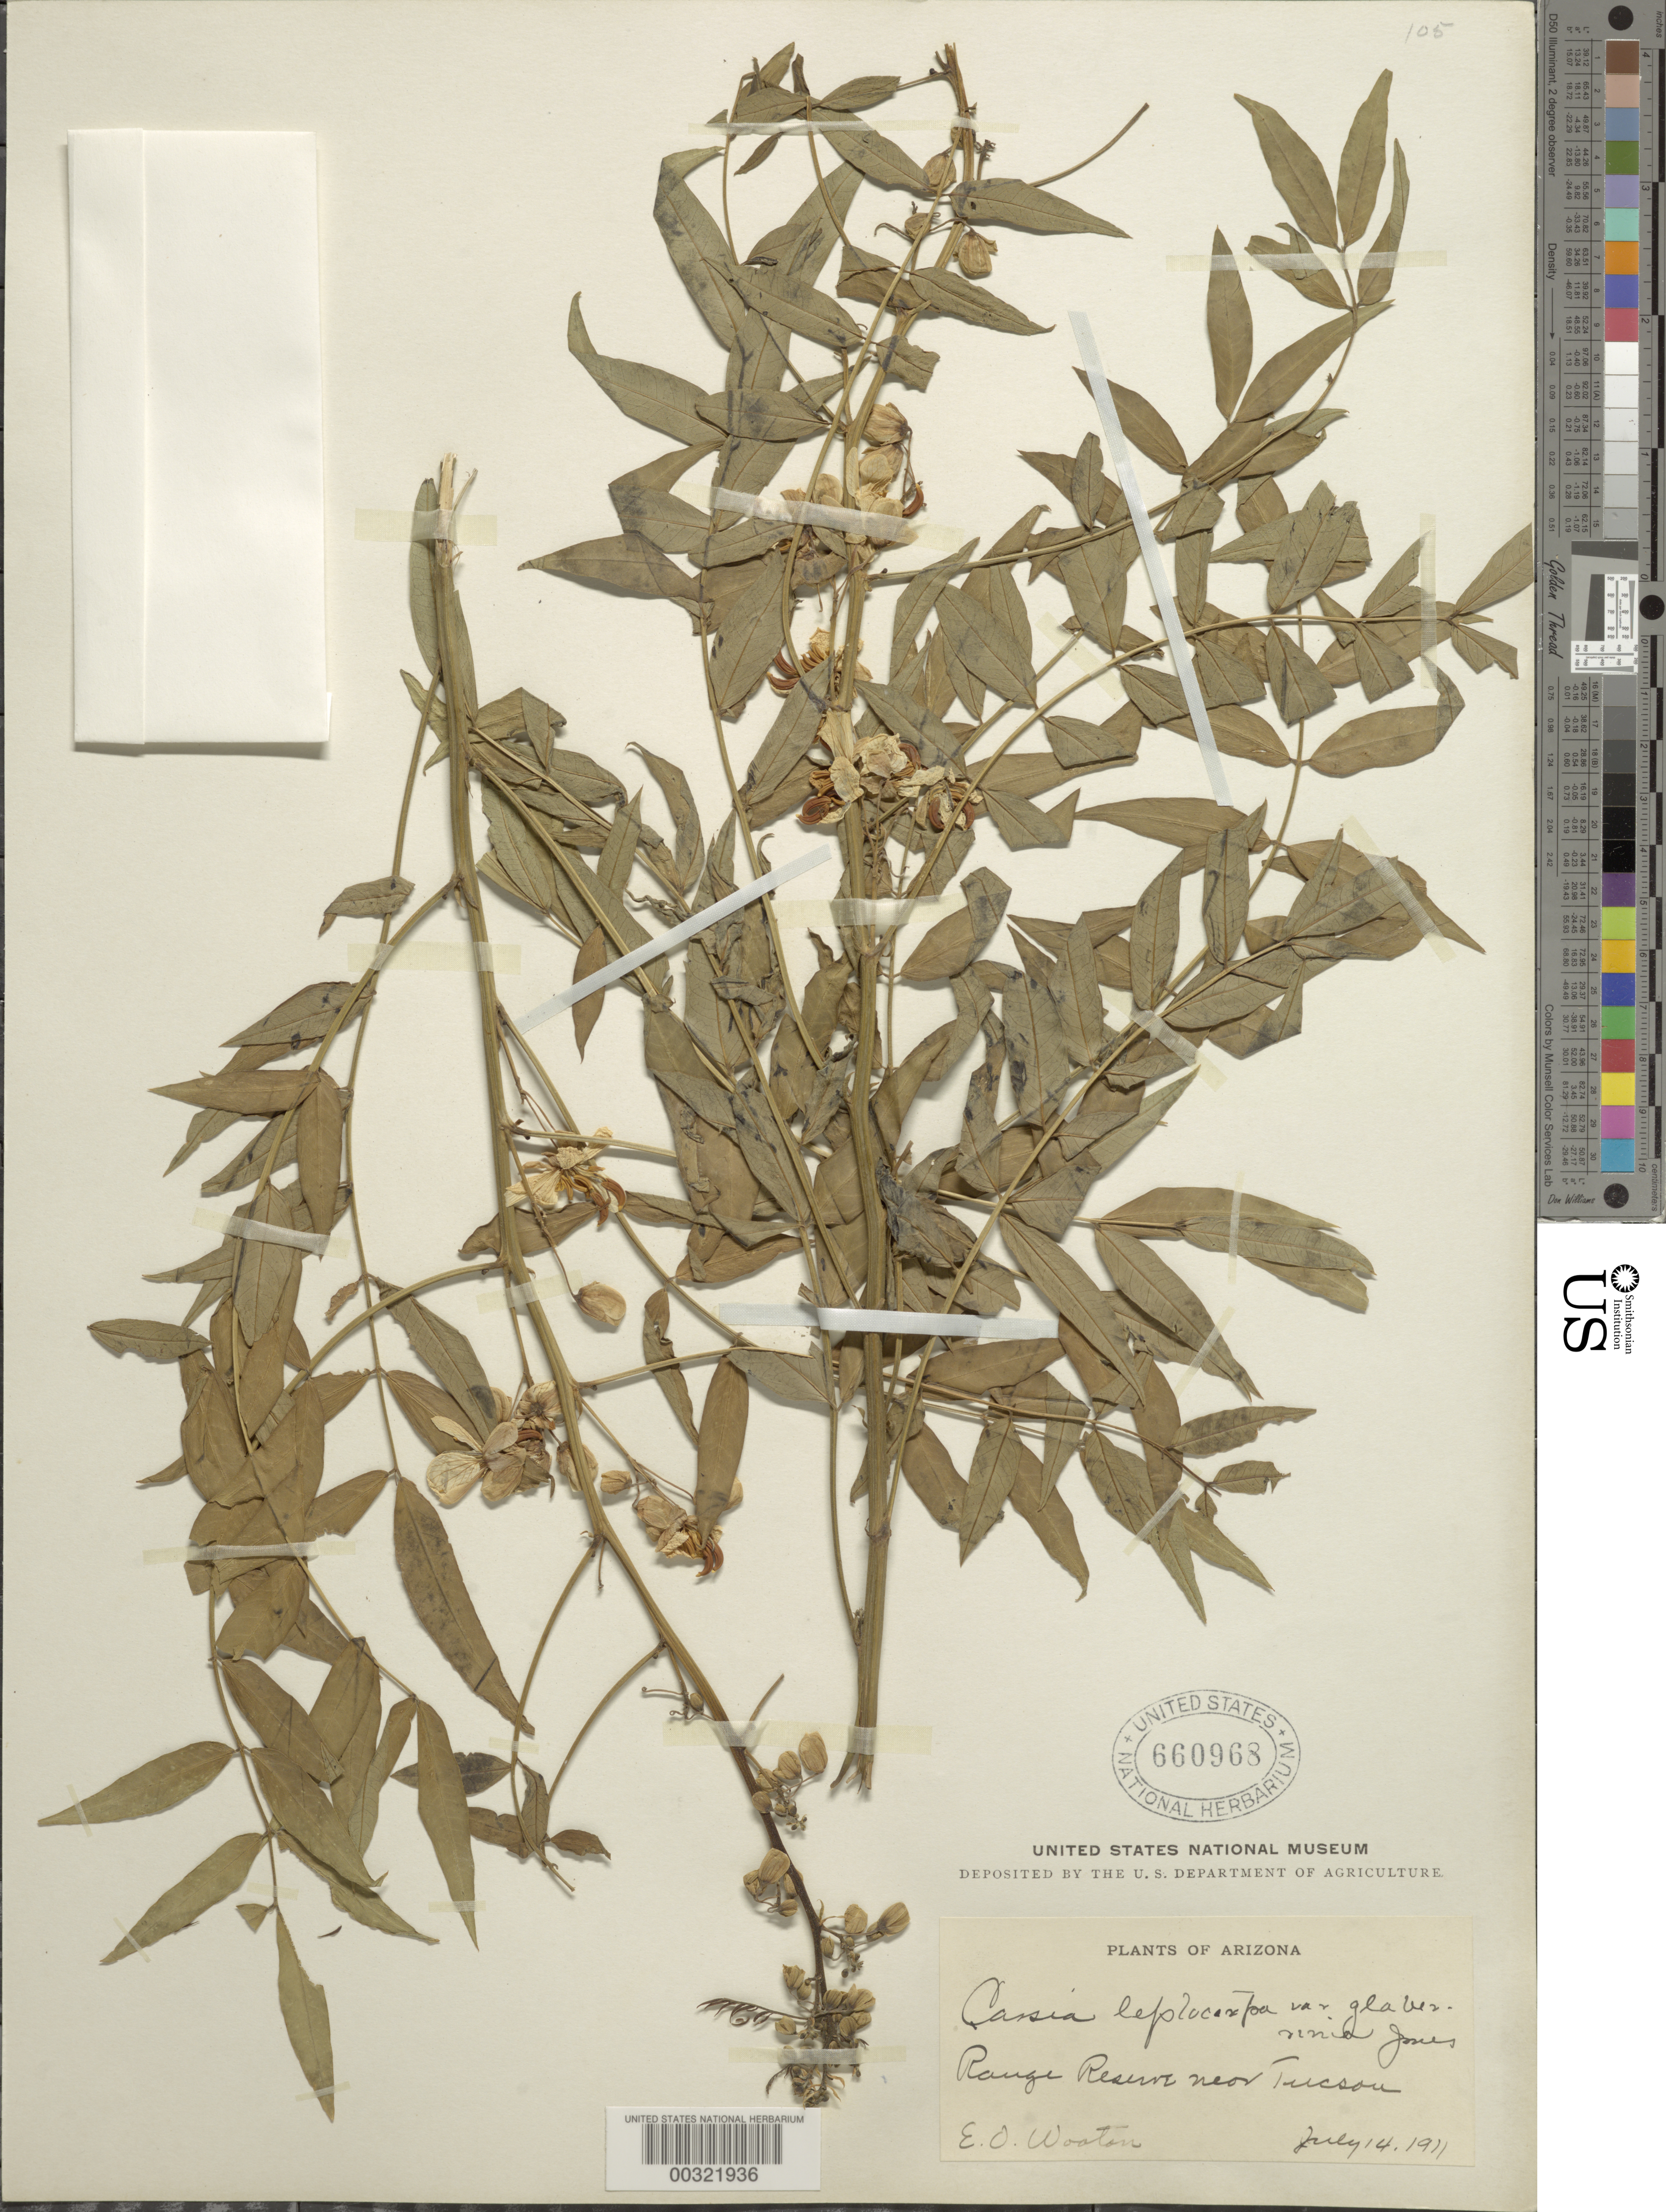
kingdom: Plantae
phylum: Tracheophyta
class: Magnoliopsida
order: Fabales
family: Fabaceae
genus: Senna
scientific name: Senna hirsuta var. leptocarpa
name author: (Benth.) H.S. Irwin & Barneby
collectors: E. O. Wooton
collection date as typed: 14 Jul 1911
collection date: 1911-07-14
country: United States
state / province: Arizona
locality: Range reserve near tucson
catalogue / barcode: US 660968